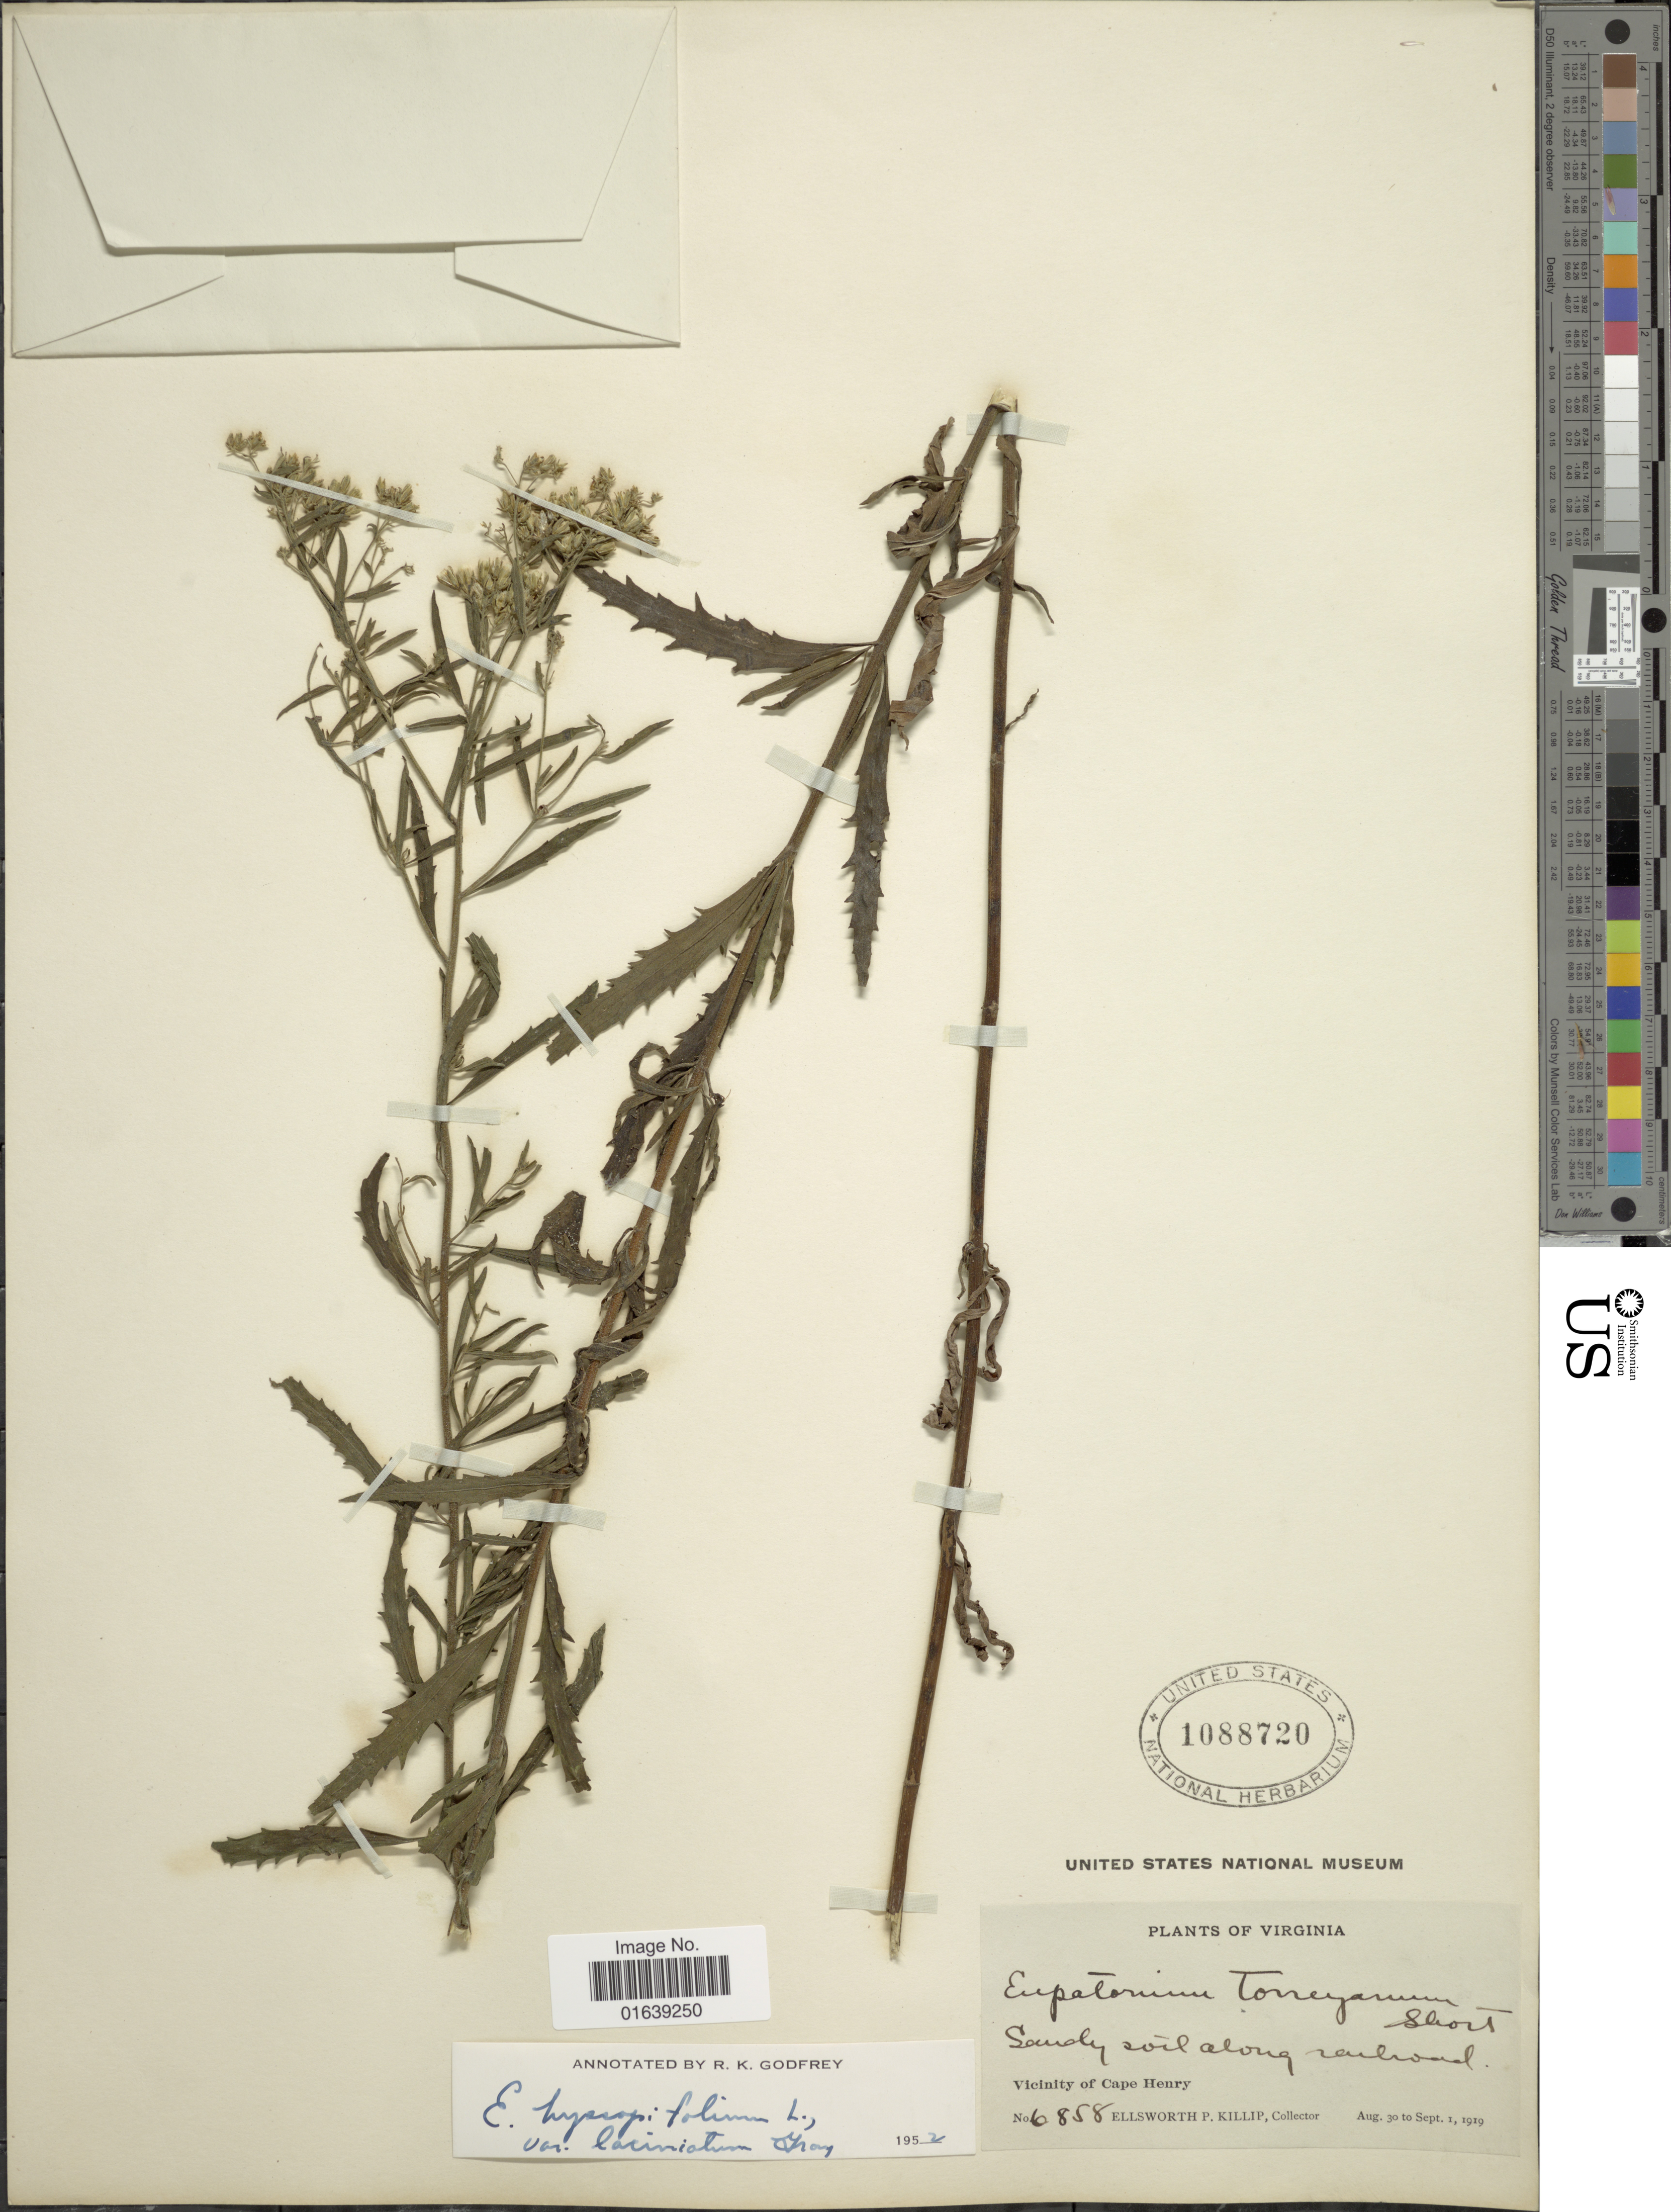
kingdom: Plantae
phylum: Tracheophyta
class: Magnoliopsida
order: Asterales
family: Asteraceae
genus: Eupatorium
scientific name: Eupatorium hyssopifolium var. laciniatum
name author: A. Gray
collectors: E. P. Killip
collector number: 6858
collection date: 1919-08-30/1919-09-01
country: United States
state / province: Virginia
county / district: City of Virginia Beach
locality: Virginia. Sandy soil along railroad. Vicinity of Cape Henry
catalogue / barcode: US 1088720